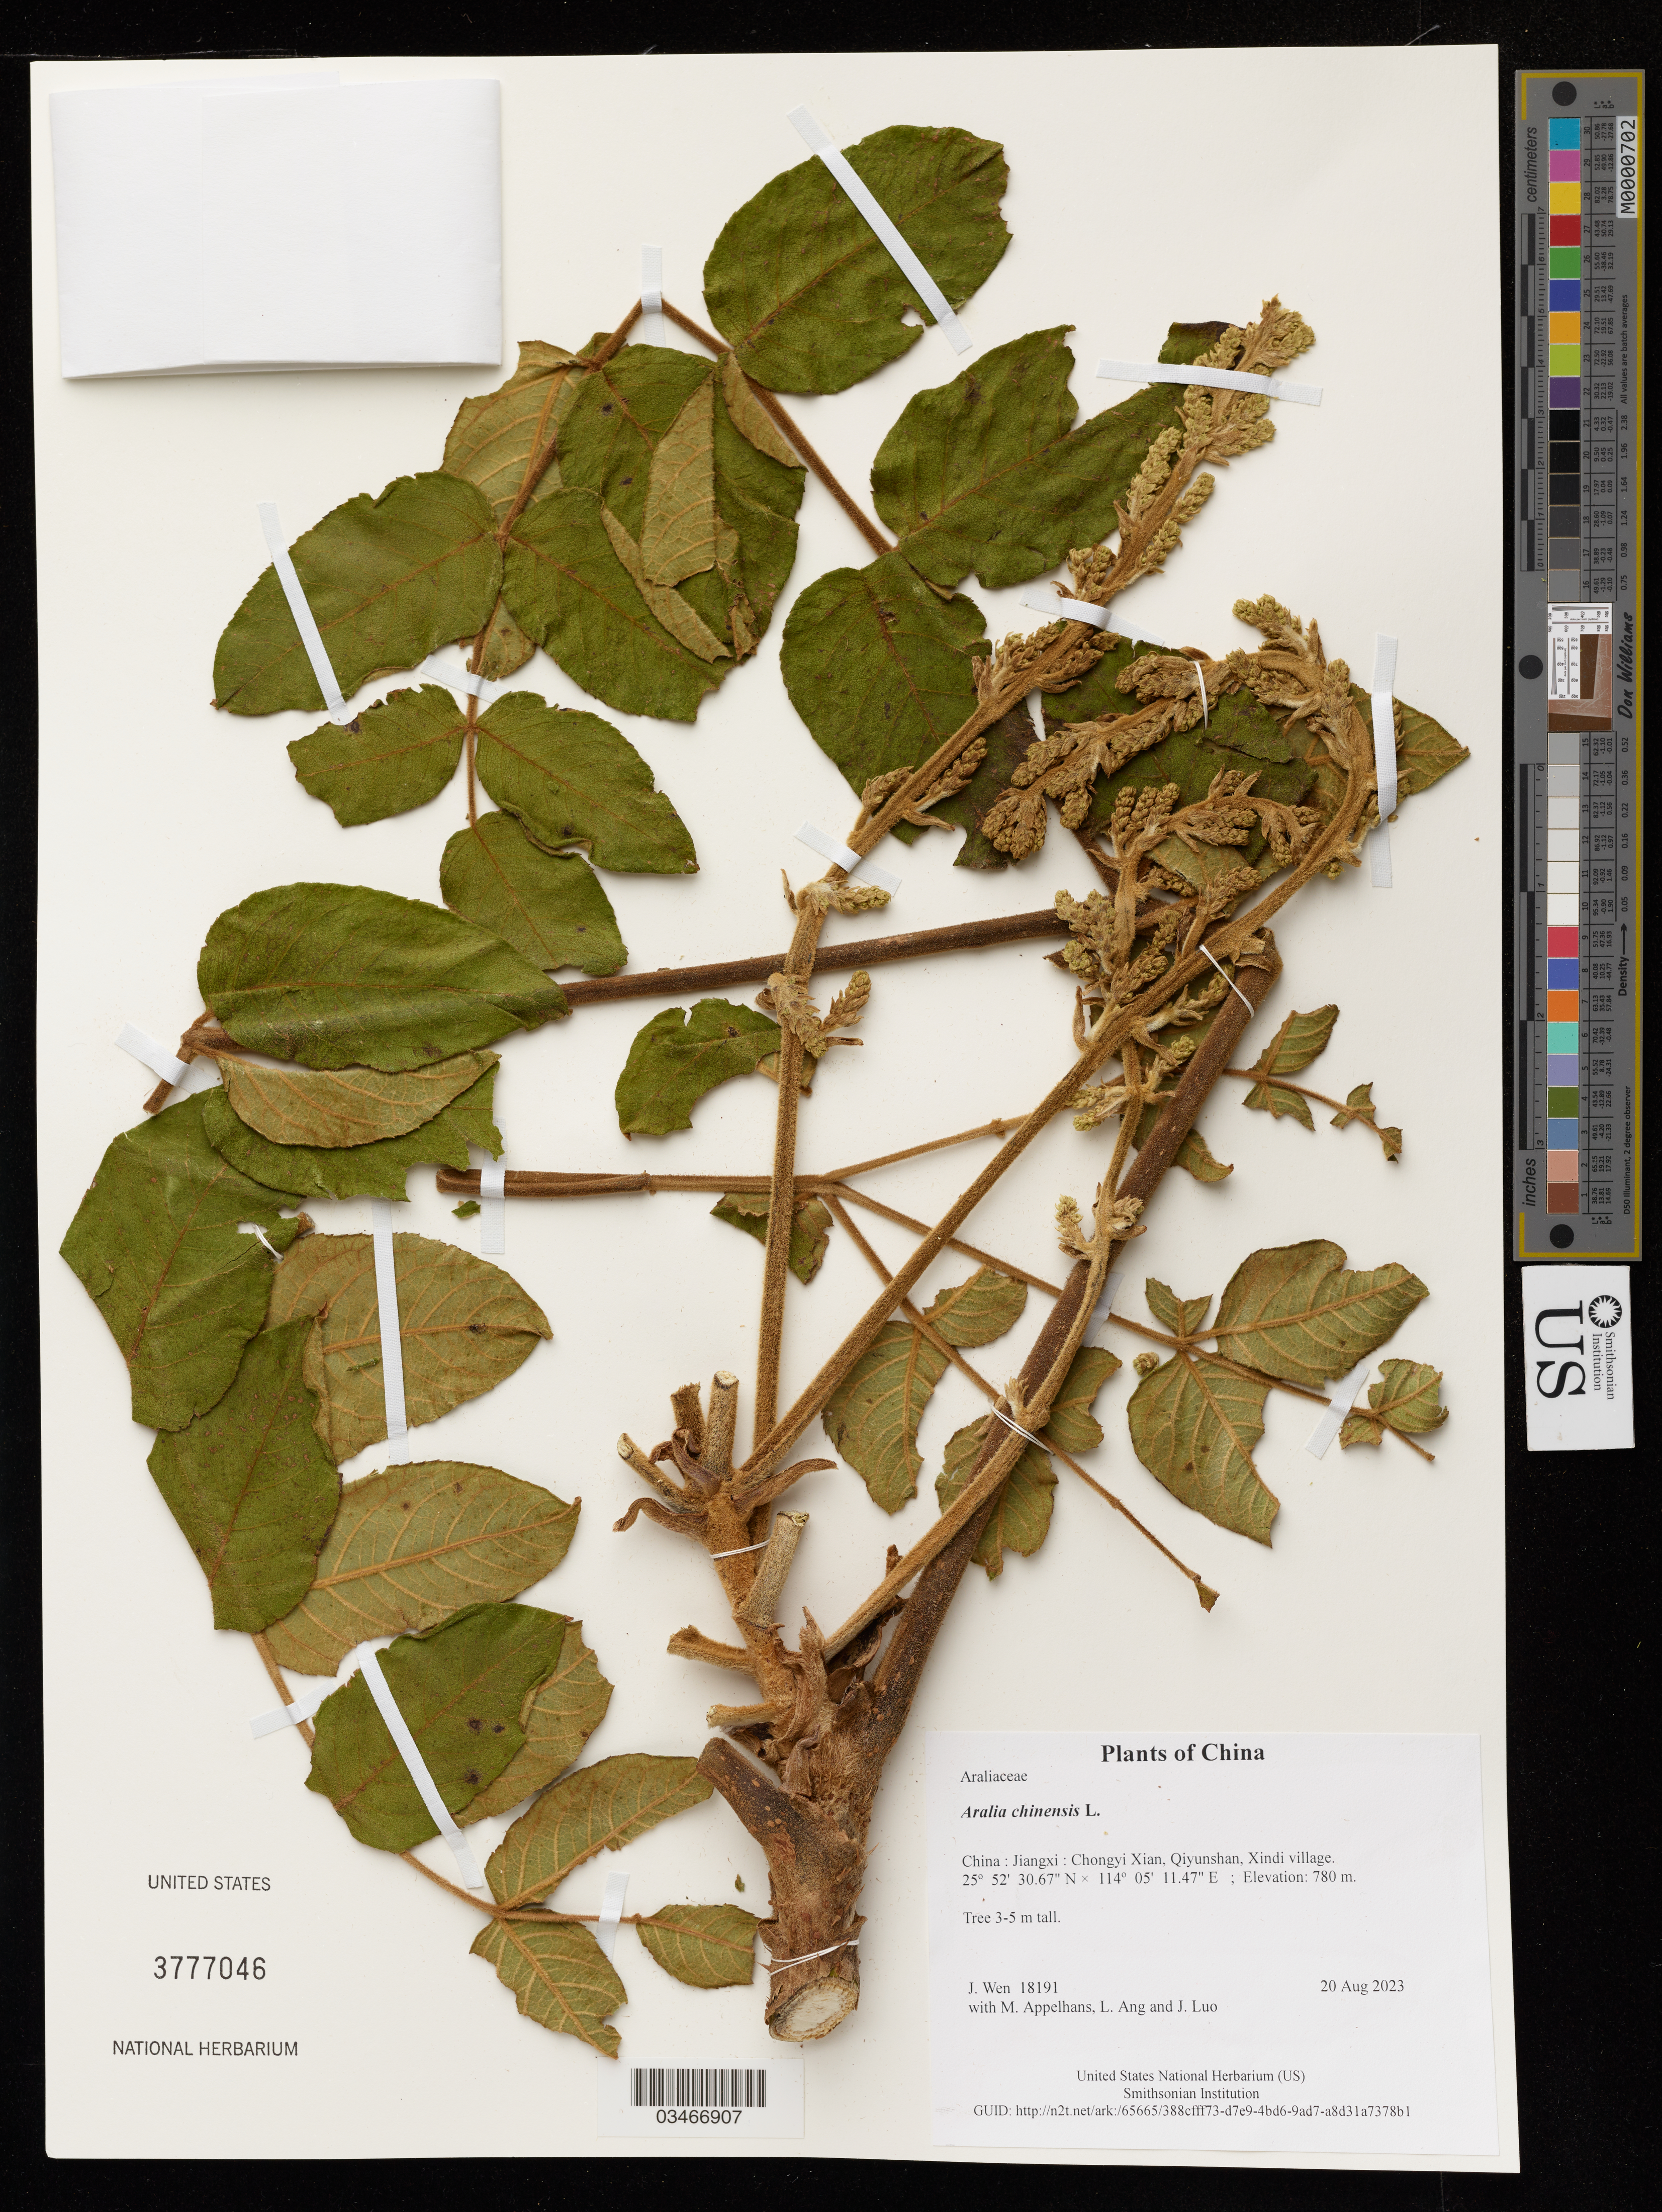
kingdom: Plantae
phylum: Tracheophyta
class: Magnoliopsida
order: Apiales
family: Araliaceae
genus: Aralia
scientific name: Aralia chinensis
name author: L.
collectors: J. Wen, M. Appelhans, L. Ang & J. Luo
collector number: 18191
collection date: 2023-08-20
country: China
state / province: Jiangxi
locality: Chongyi Xian, Qiyunshan, Xindi village.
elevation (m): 780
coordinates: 25.875186 N, 114.086519 E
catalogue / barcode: US 3777046